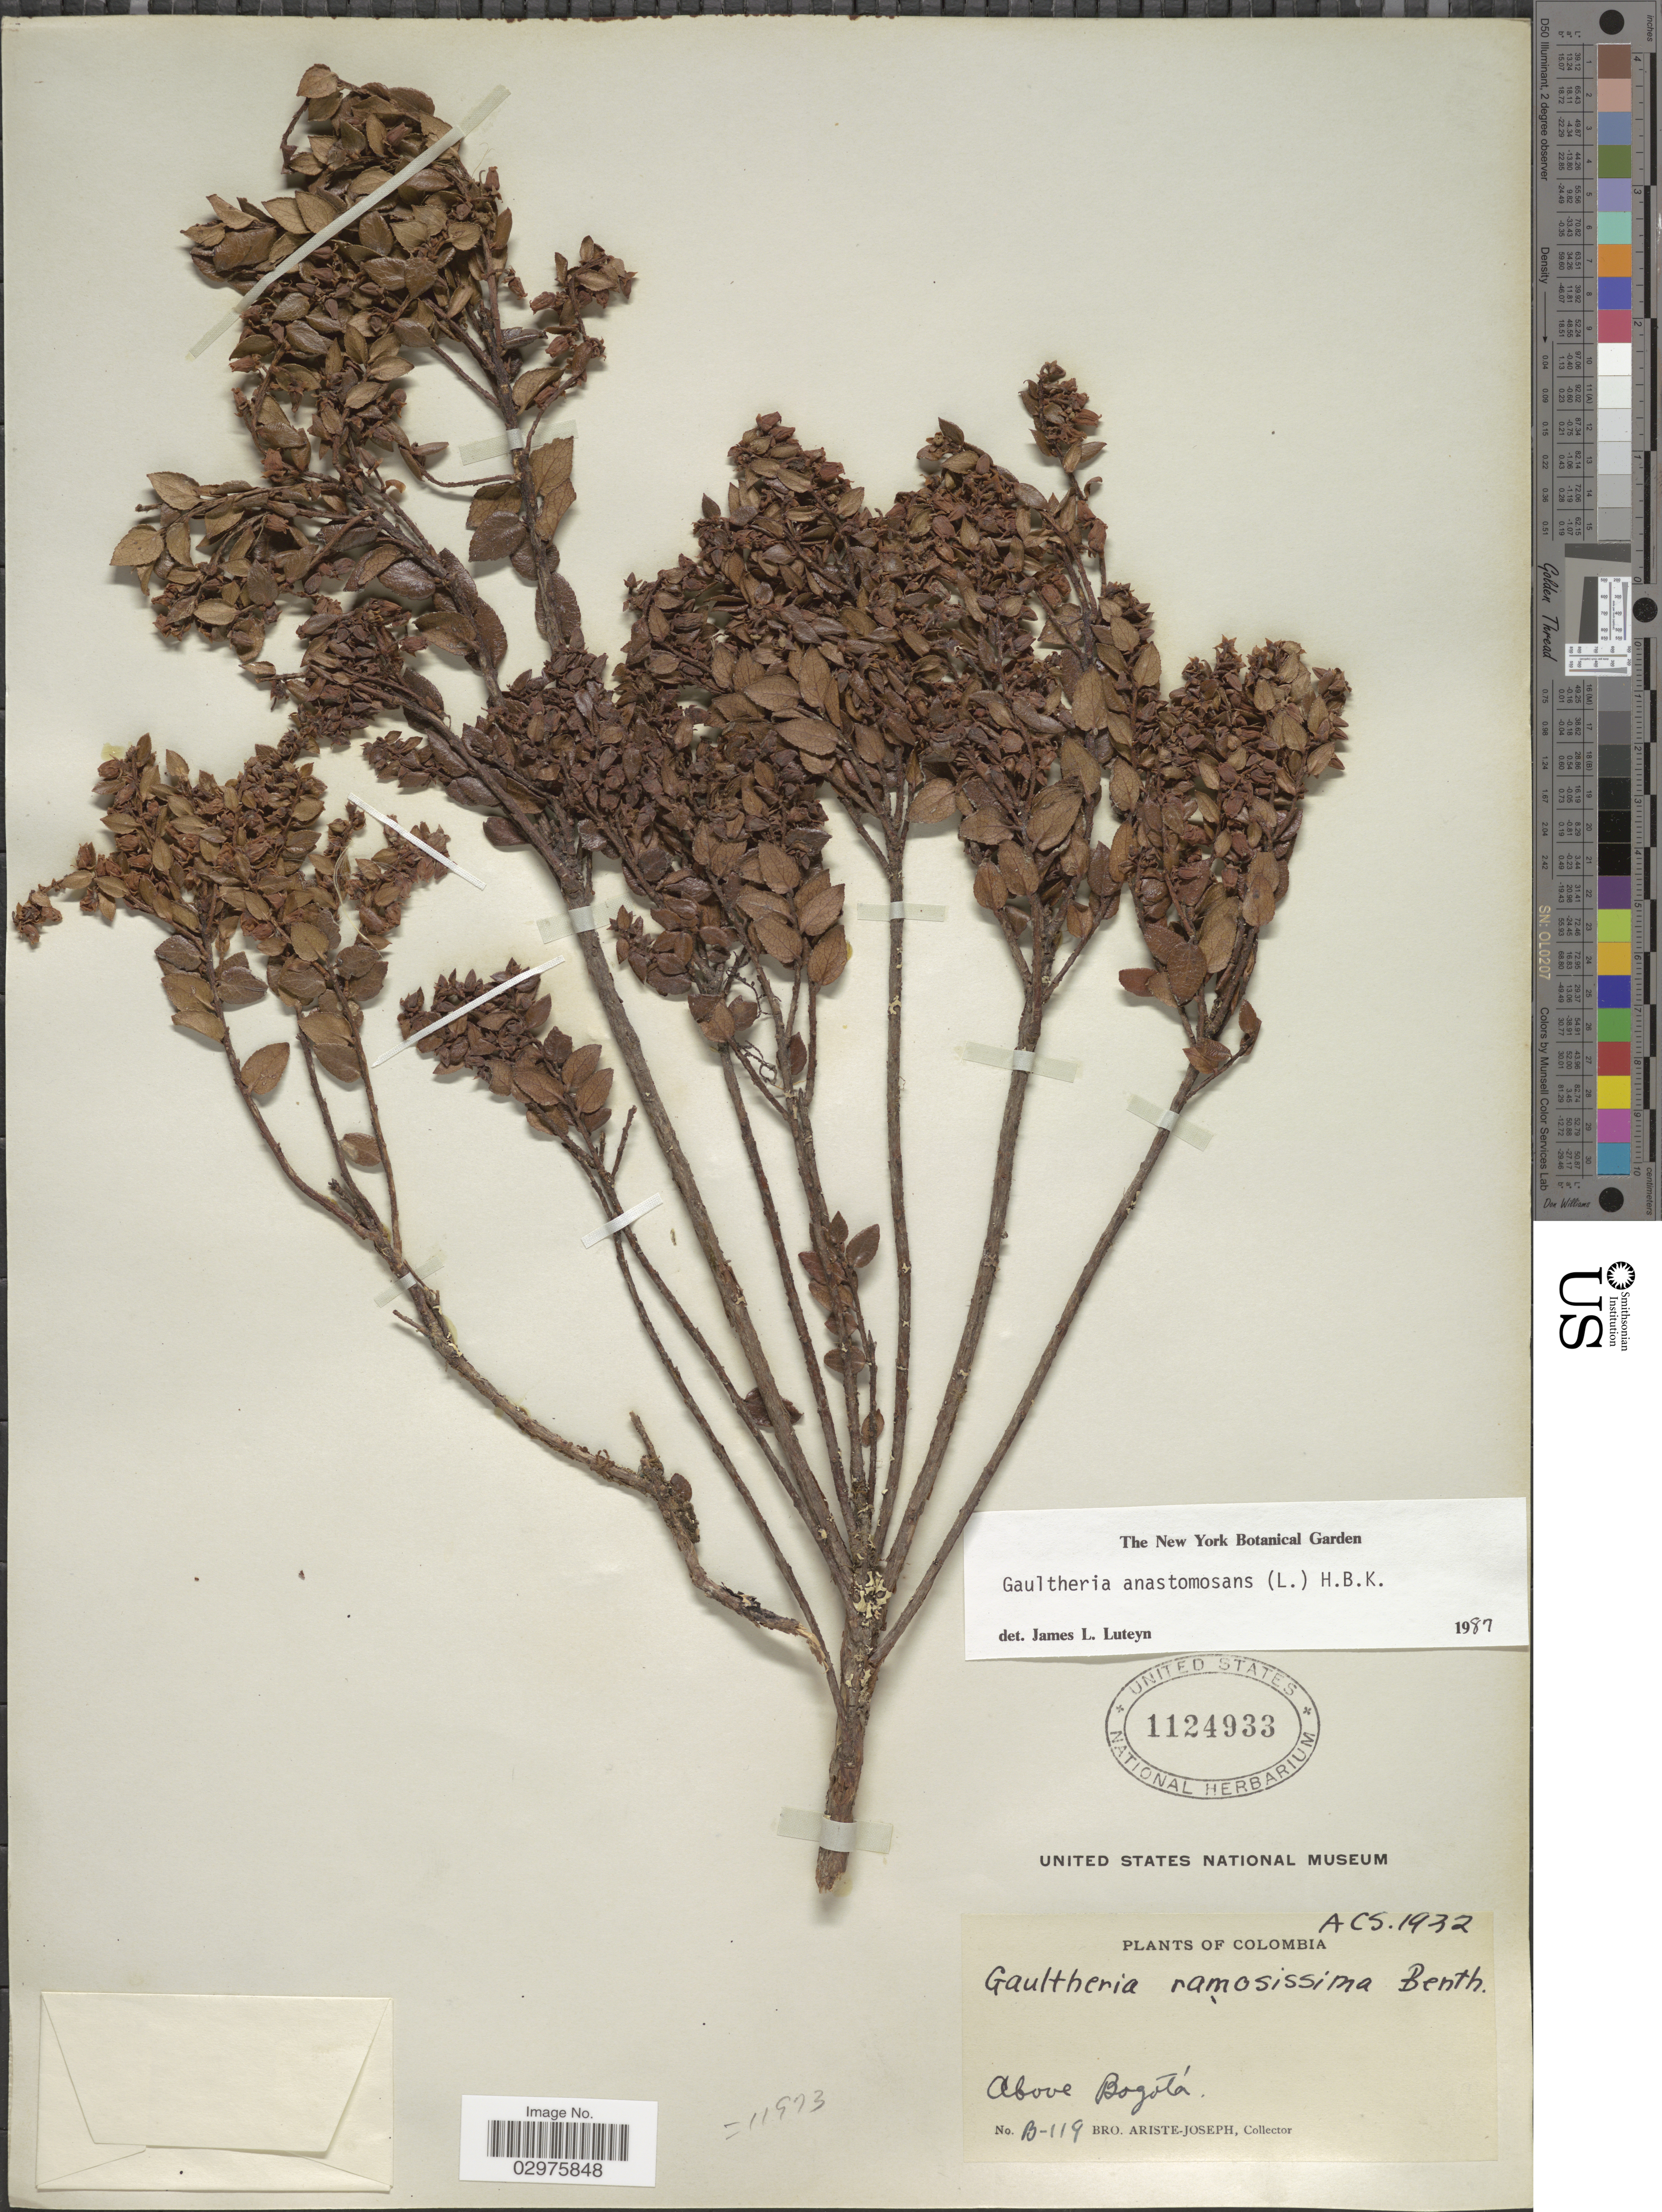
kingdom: Plantae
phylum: Tracheophyta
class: Magnoliopsida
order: Ericales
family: Ericaceae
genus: Gaultheria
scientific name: Gaultheria anastomosans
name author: (L. f.) Kunth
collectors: Bro. Ariste-Joseph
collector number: B-119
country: Colombia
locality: Above Bogotá.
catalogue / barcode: US 1124933